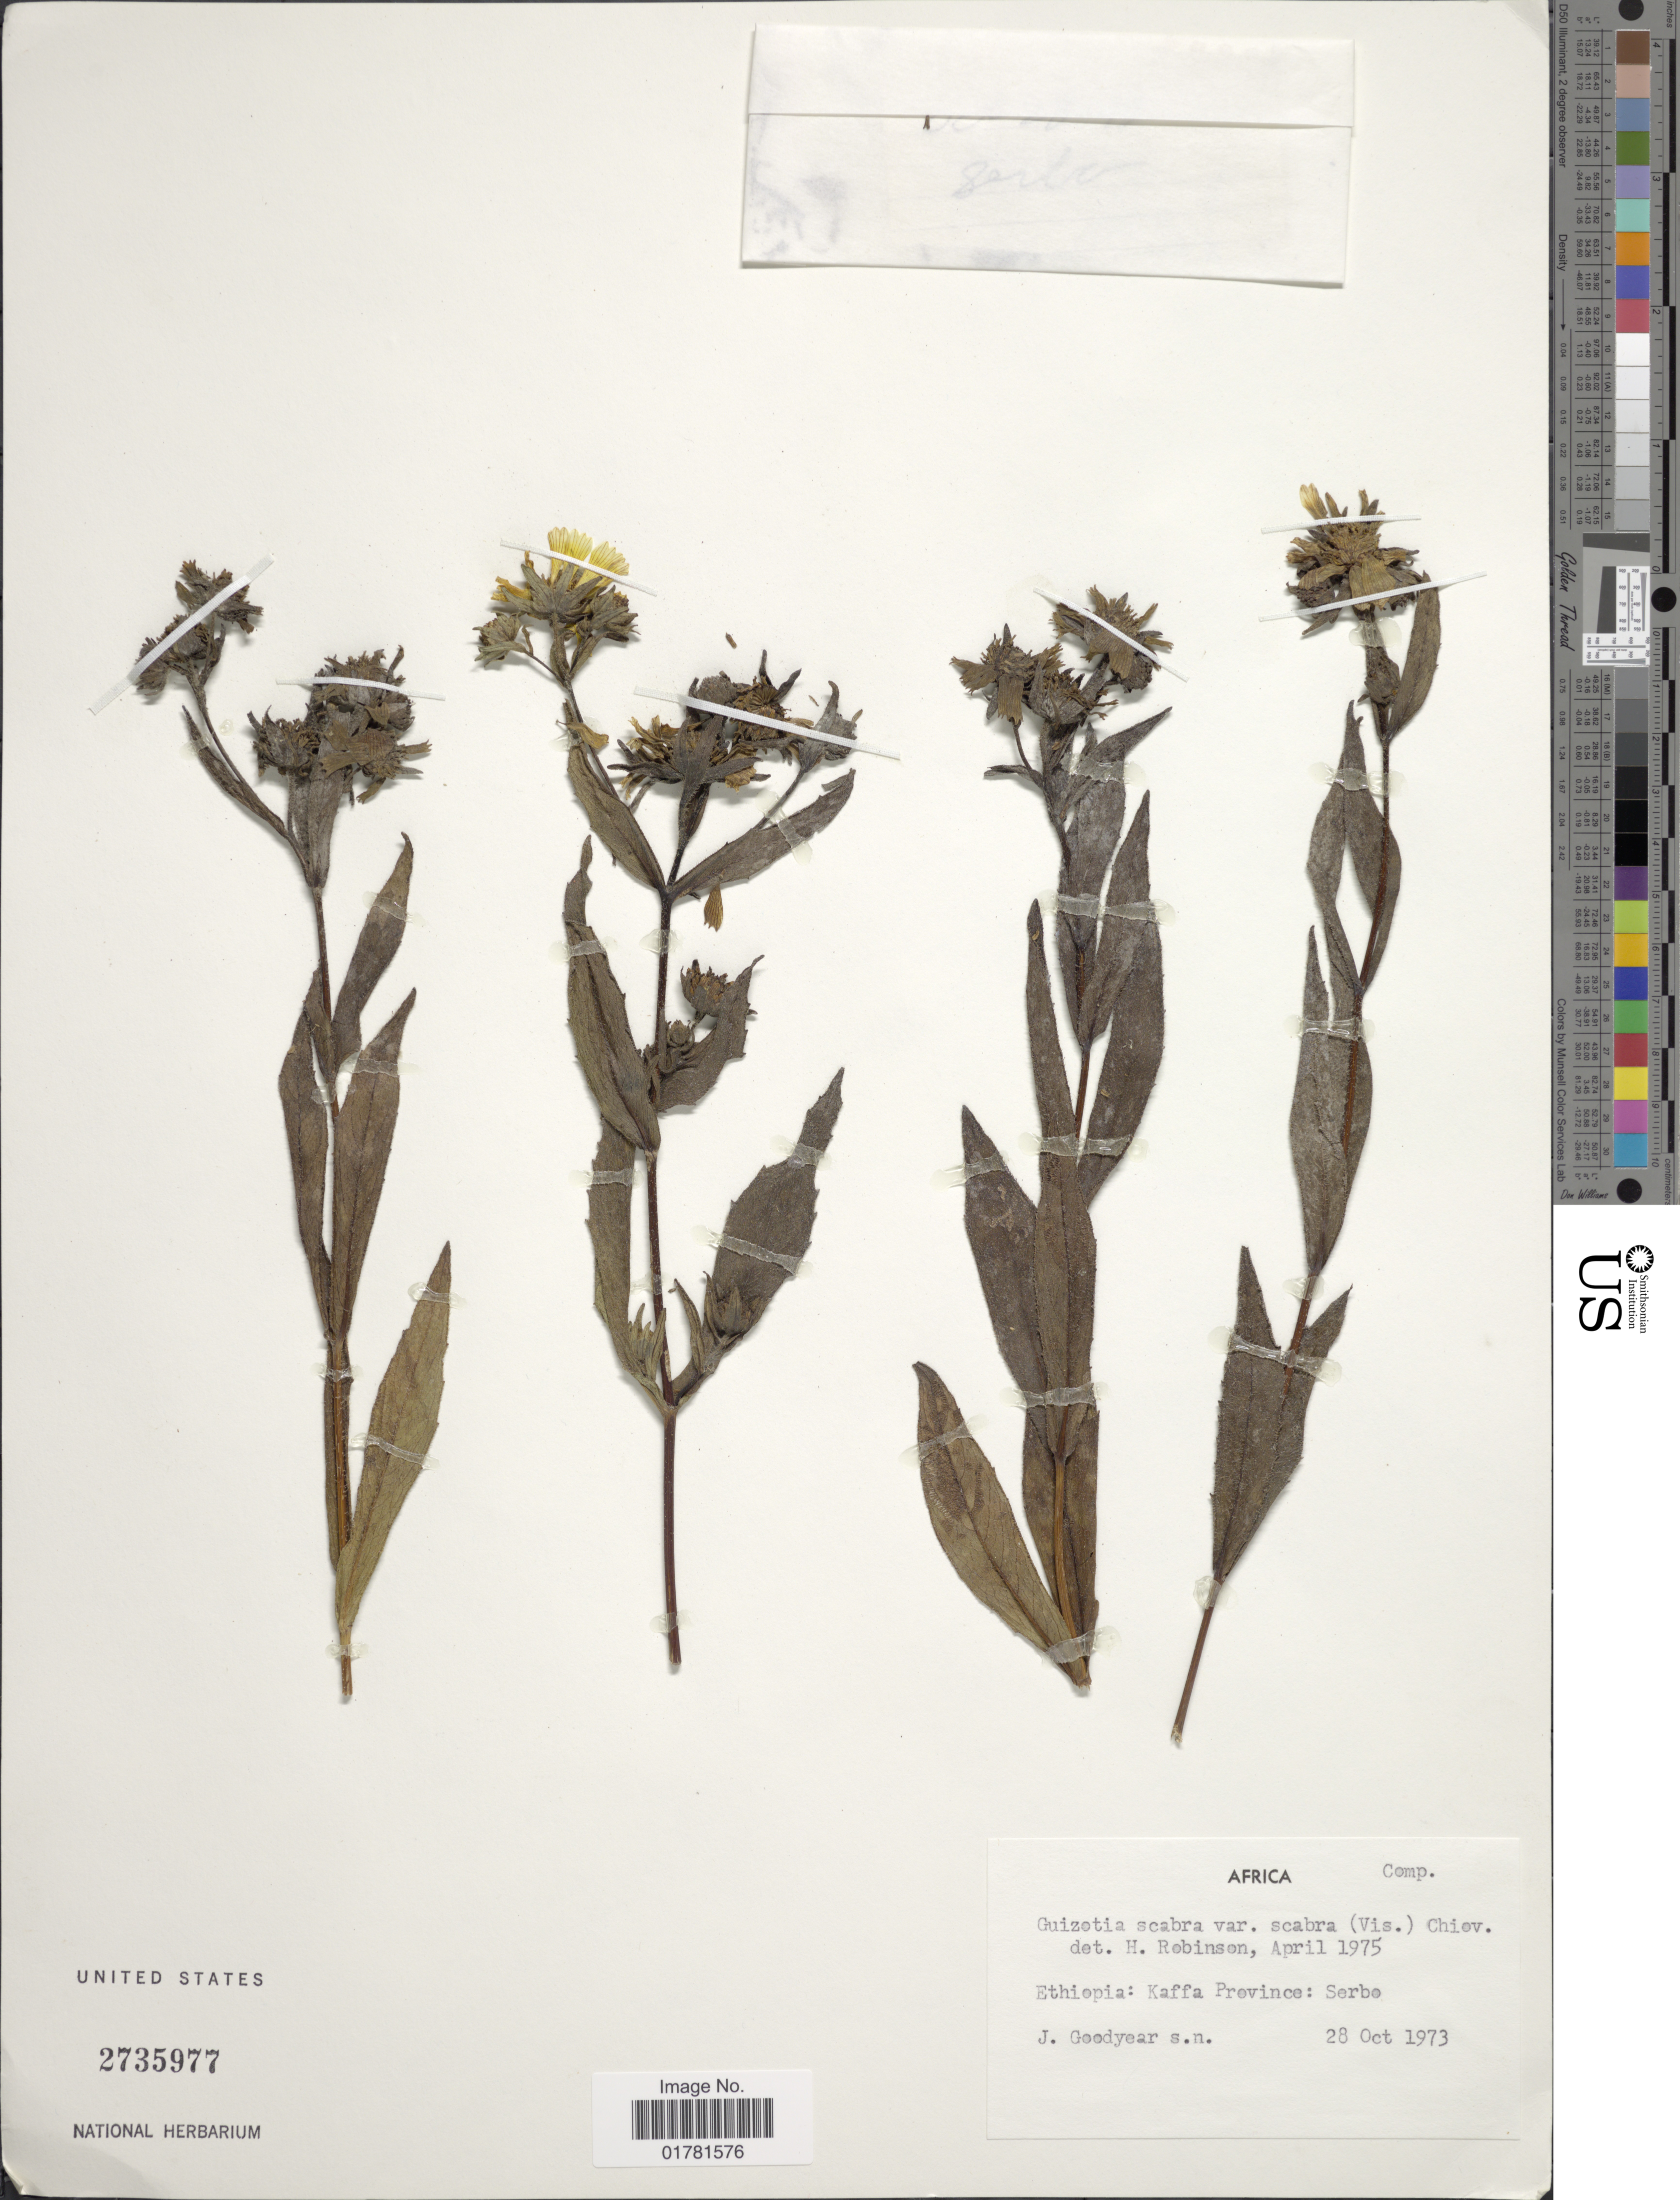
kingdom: Plantae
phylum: Tracheophyta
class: Magnoliopsida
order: Asterales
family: Asteraceae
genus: Guizotia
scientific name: Guizotia scabra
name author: Chiov.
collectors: J. Goodyear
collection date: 1973-10-28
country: Ethiopia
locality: Africa, Kaffa Province: Serbe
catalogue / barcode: US 2735977